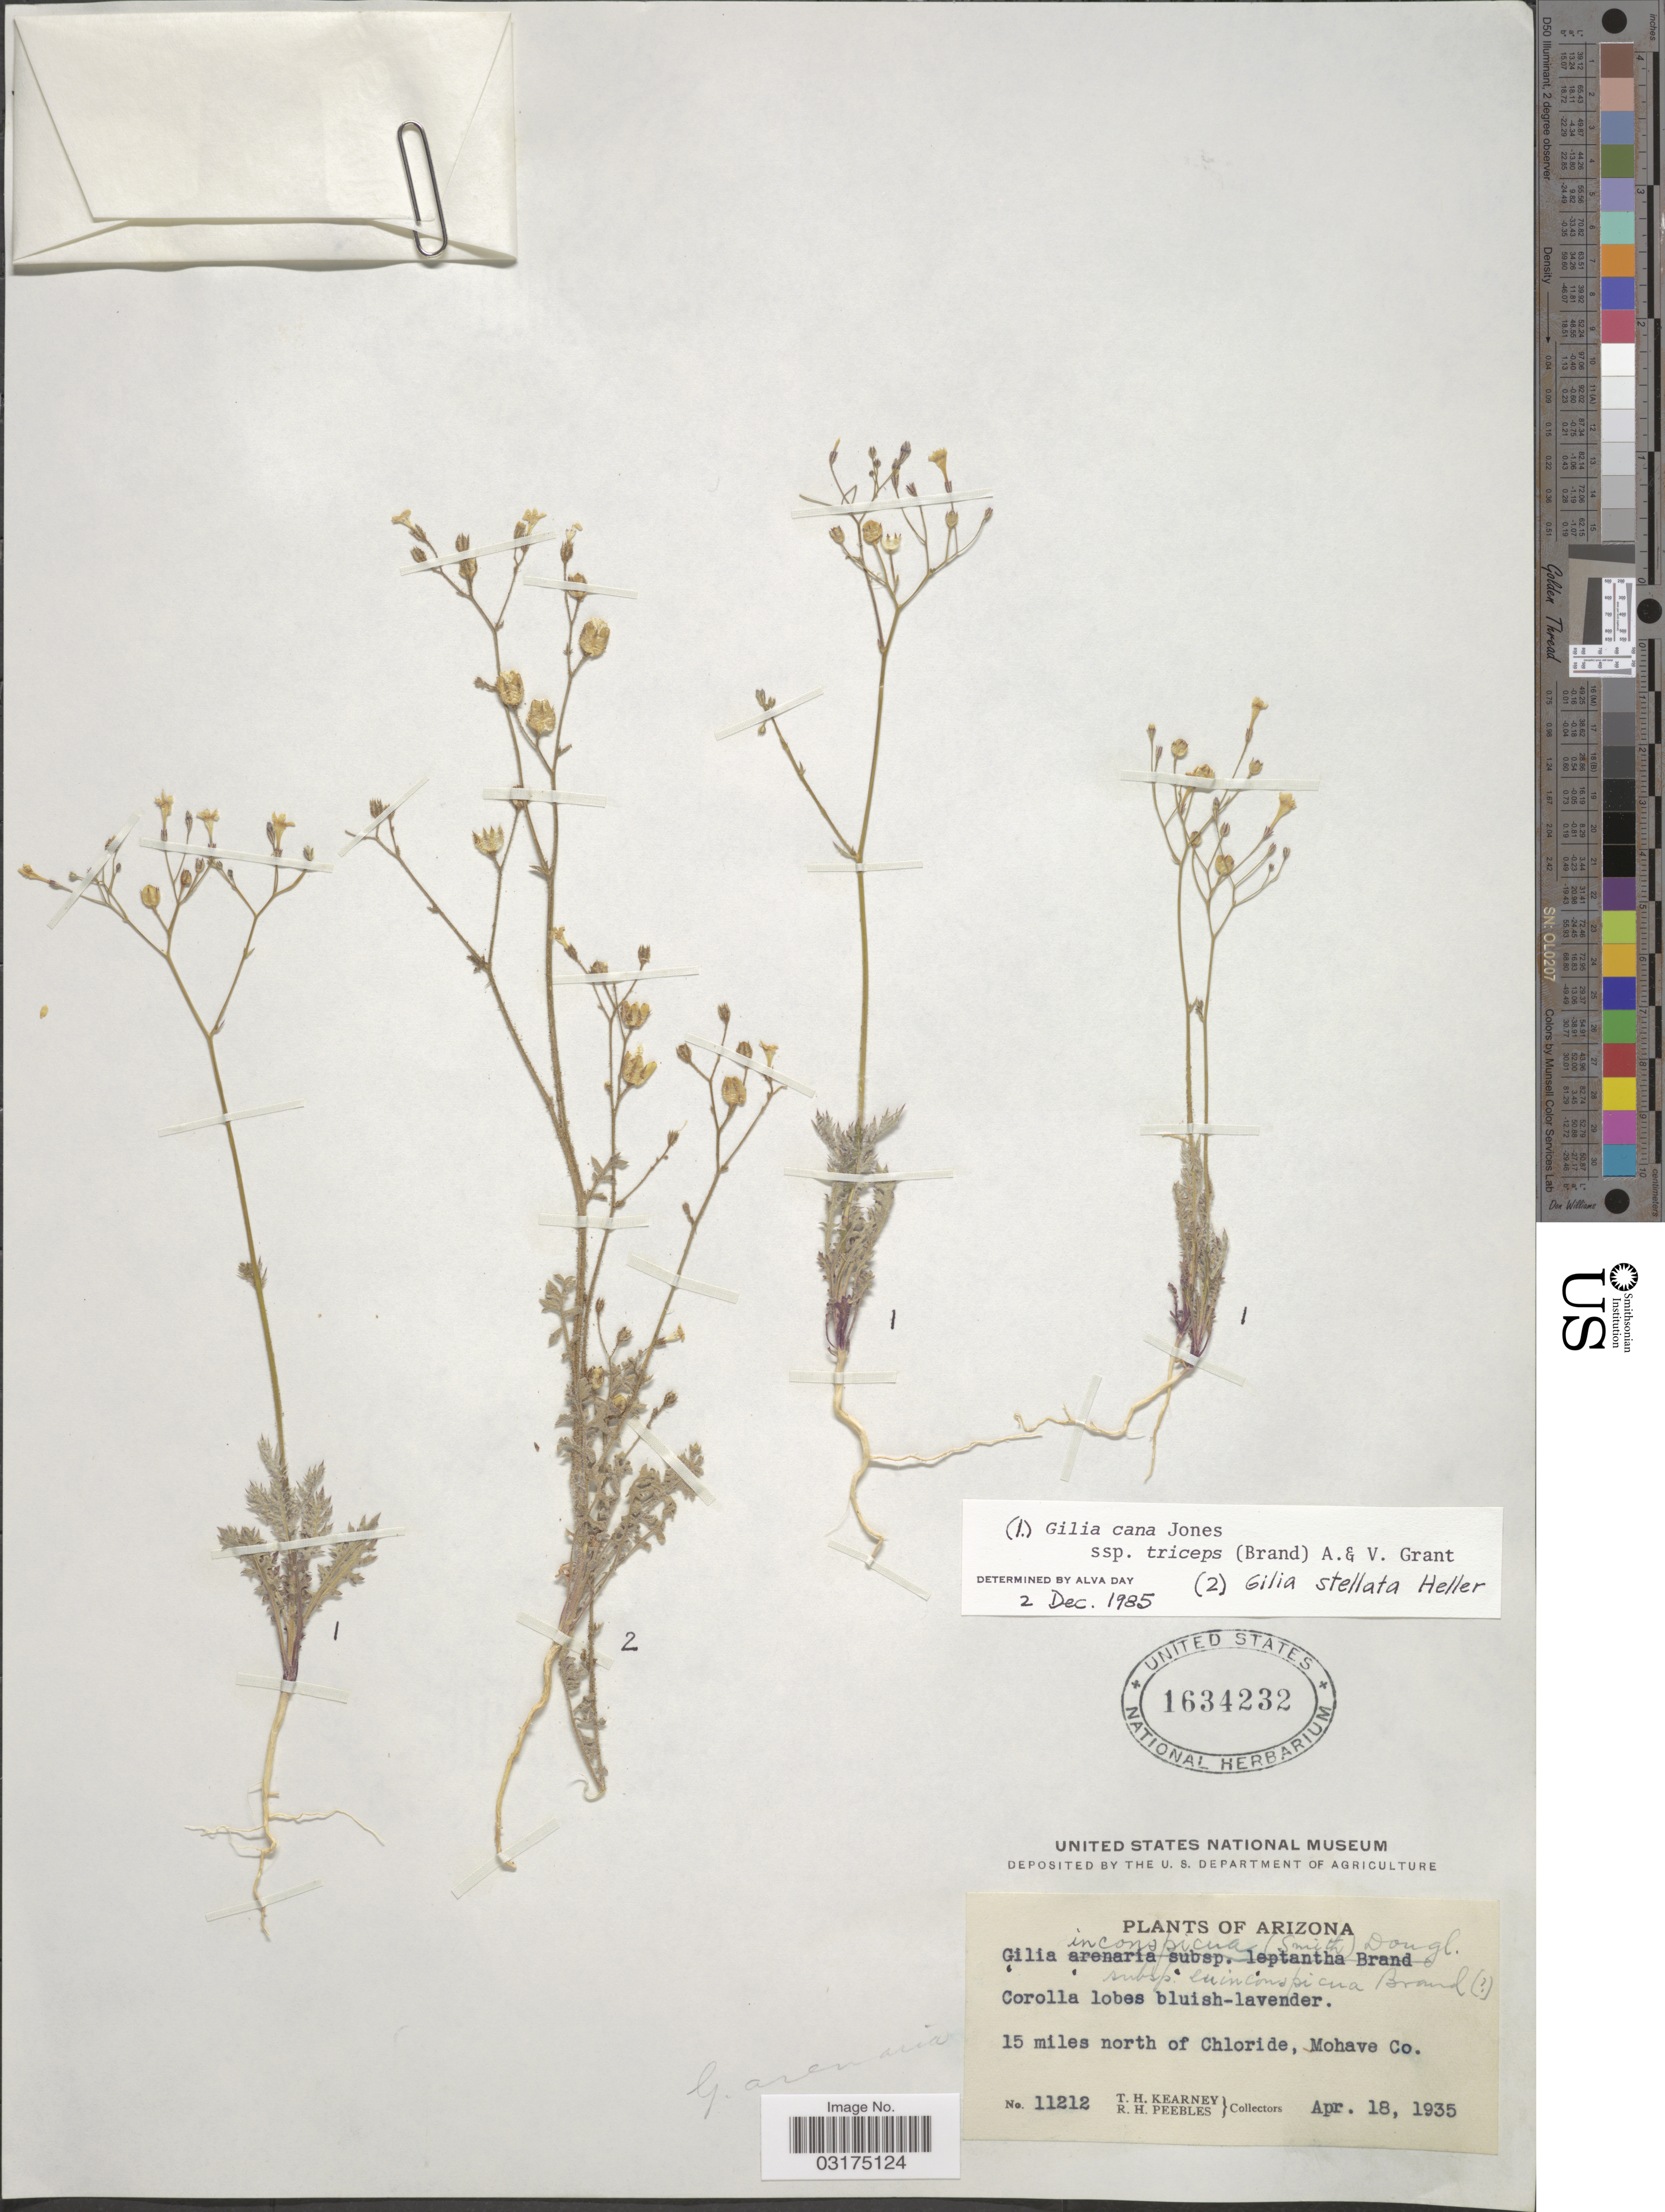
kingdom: Plantae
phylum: Tracheophyta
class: Magnoliopsida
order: Ericales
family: Polemoniaceae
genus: Gilia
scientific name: Gilia cana subsp. triceps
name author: (Brand) A.D. Grant & V.E. Grant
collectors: T. H. Kearney & R. H. Peebles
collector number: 11212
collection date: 1935-04-18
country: United States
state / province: Arizona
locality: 15 miles north of Chloride, Mohave Co.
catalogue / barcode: US 1634232